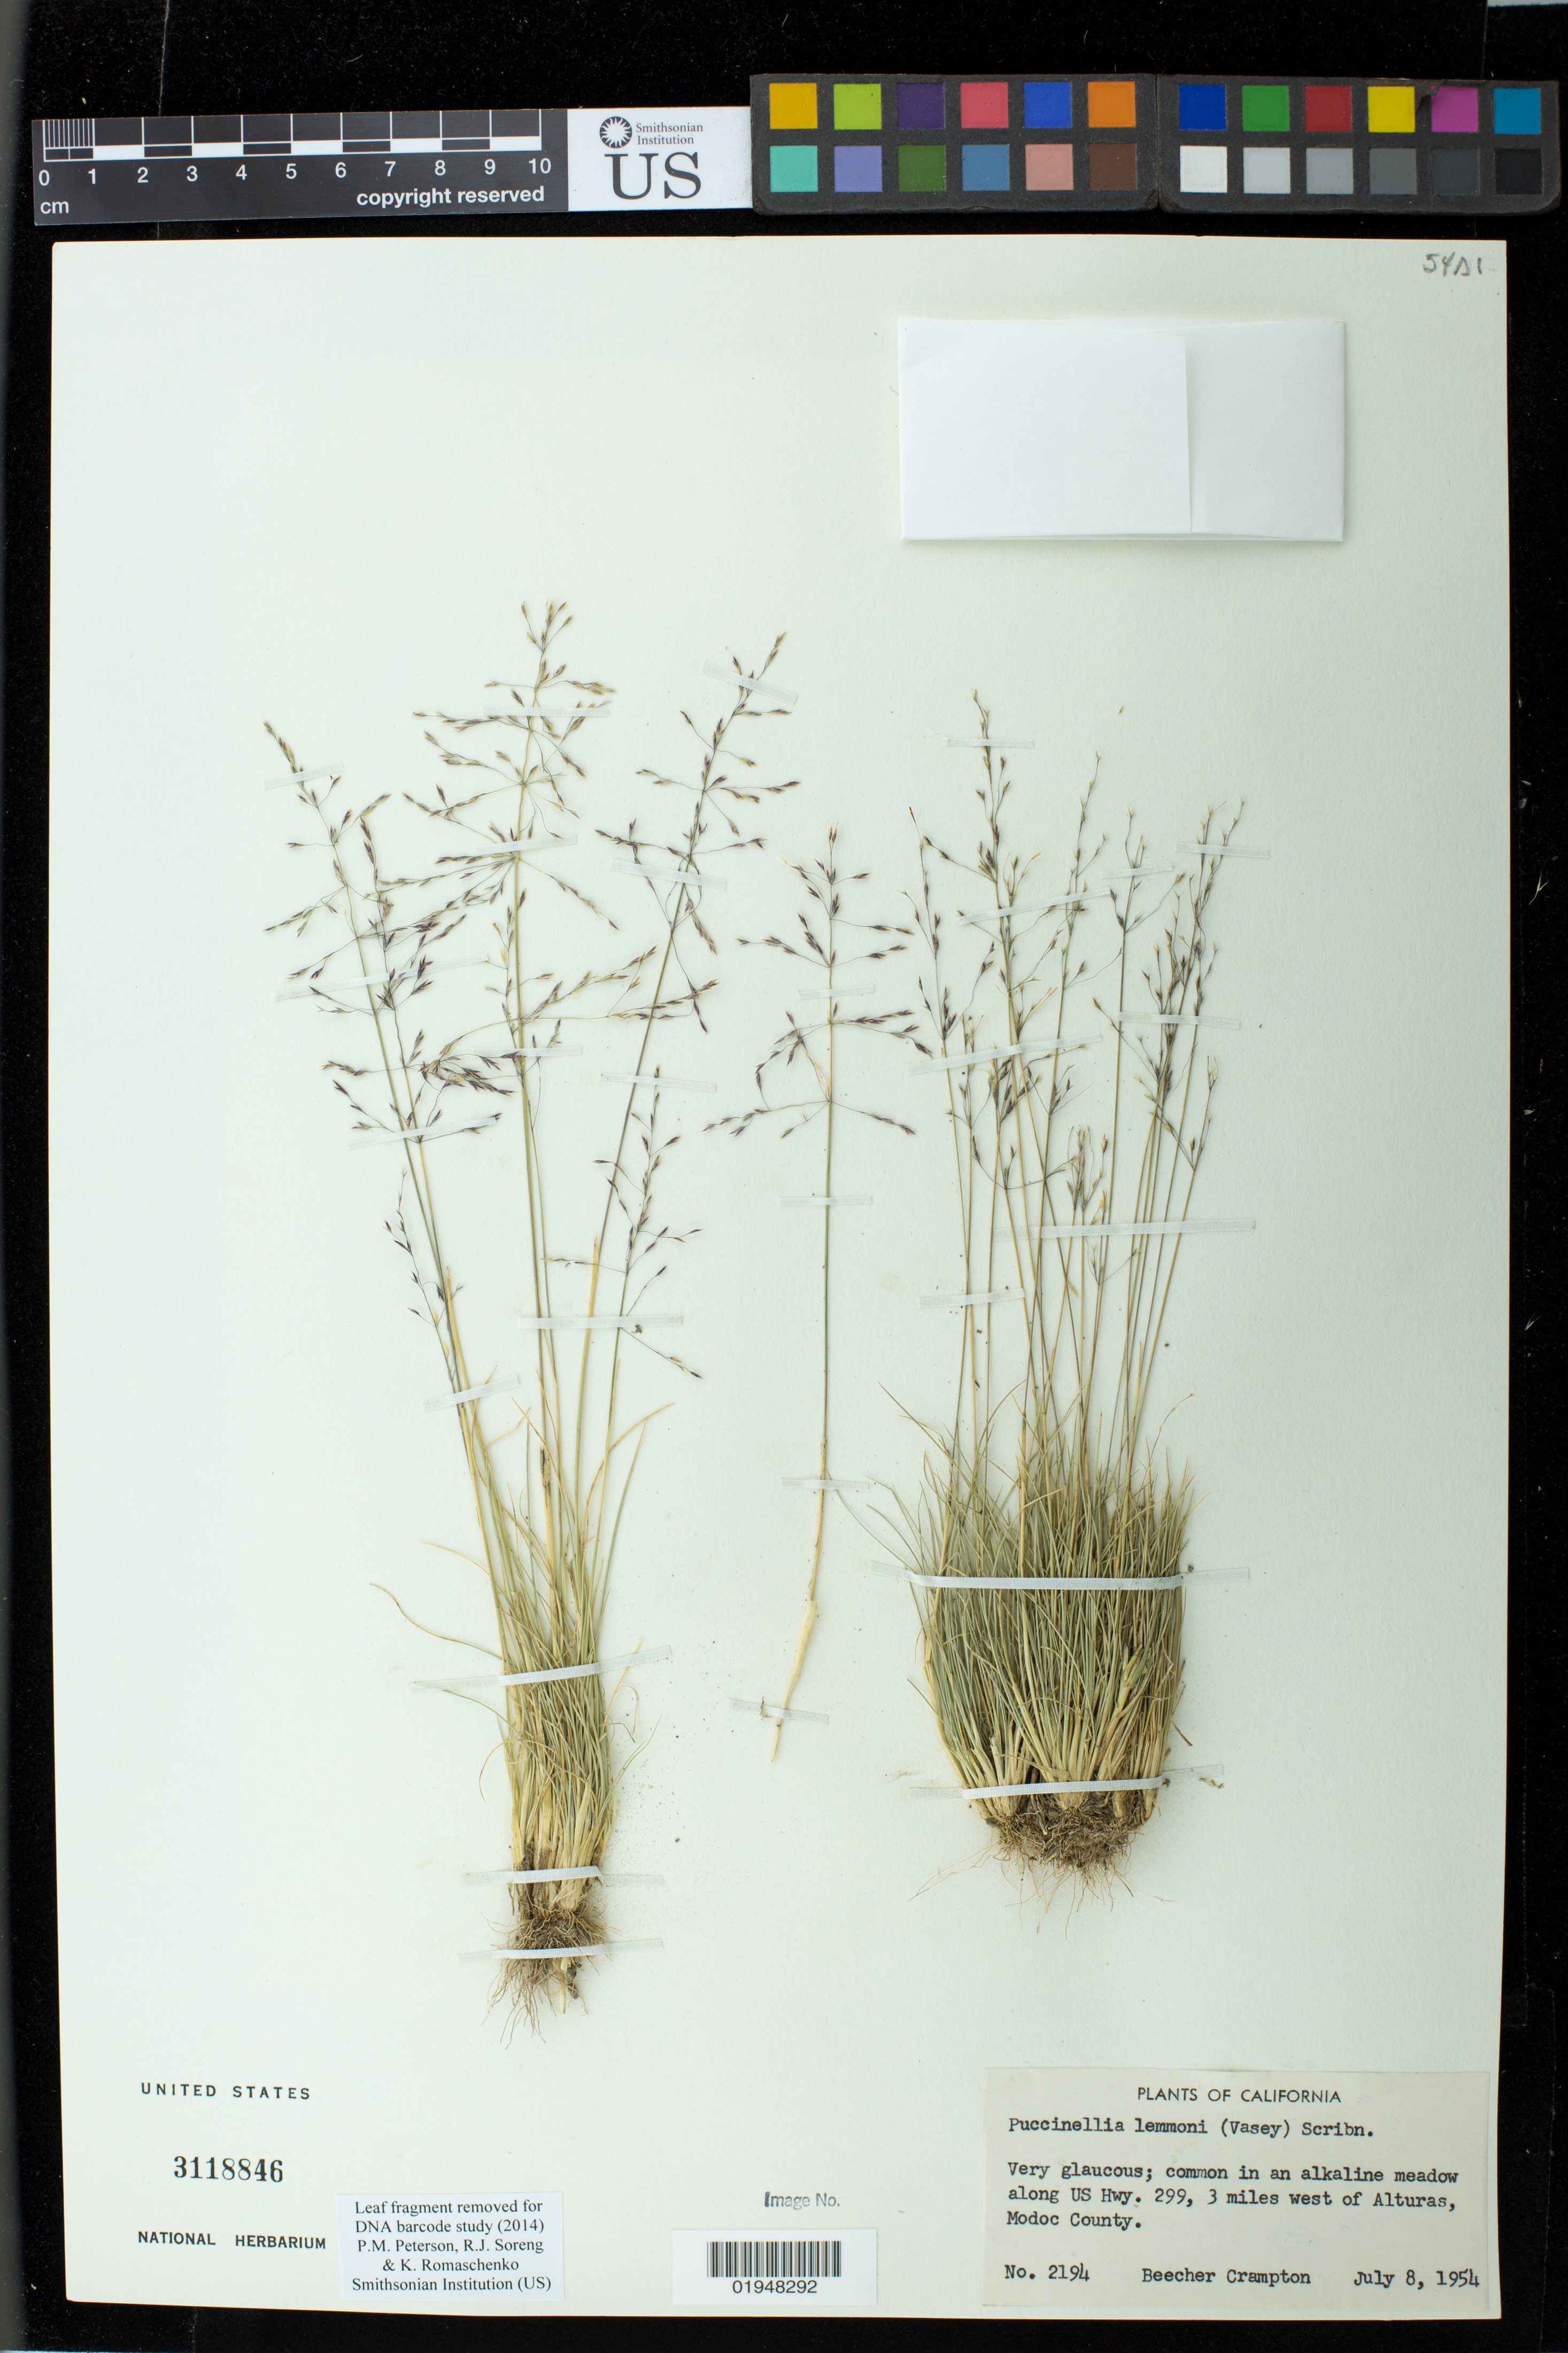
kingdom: Plantae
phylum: Tracheophyta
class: Liliopsida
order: Poales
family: Poaceae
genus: Puccinellia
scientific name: Puccinellia lemmonii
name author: Scribn.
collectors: B. Crampton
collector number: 2194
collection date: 1954-07-08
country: United States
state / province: California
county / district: Modoc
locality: Along US Hwy. 299, 3 miles west of Alturas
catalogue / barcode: US 3118846